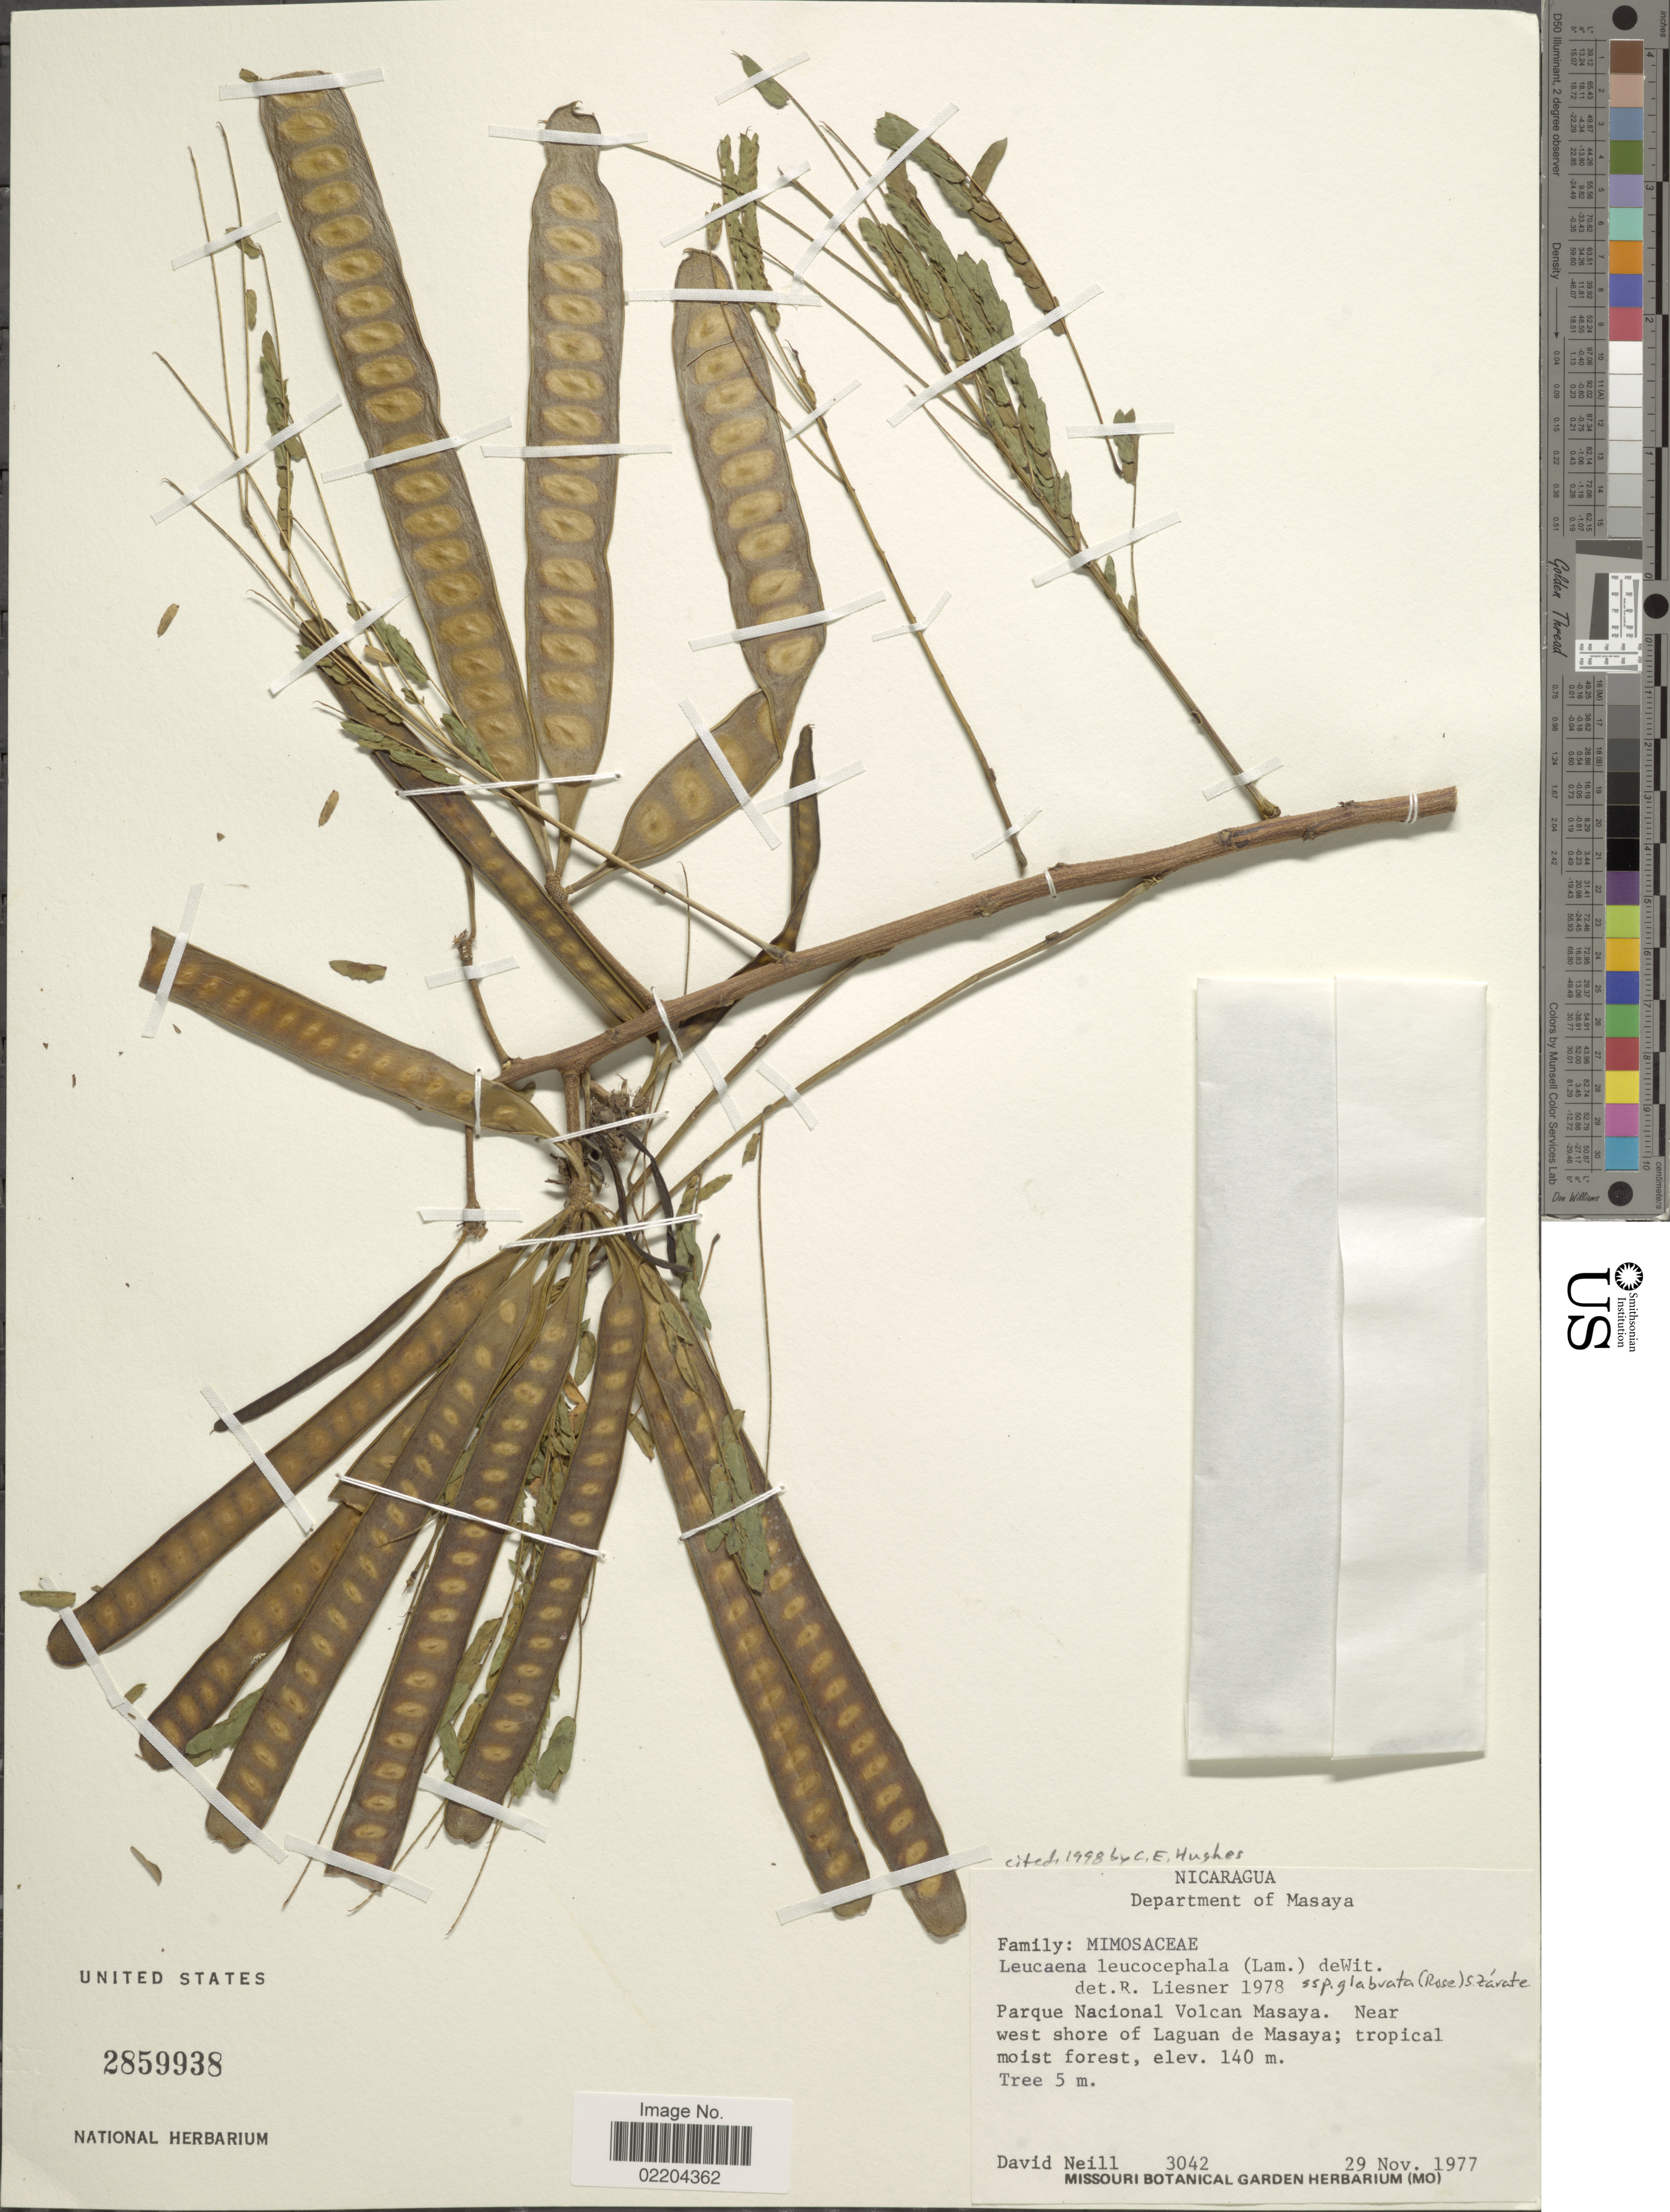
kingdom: Plantae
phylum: Tracheophyta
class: Magnoliopsida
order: Fabales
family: Fabaceae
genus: Leucaena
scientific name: Leucaena leucocephala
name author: (Lam.) de Wit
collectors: D. Neill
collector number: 3042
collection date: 1977-11-29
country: Nicaragua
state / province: Masaya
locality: Department of Masaya. Parque Nacional Volcan Masaya. Near west shore of Laguan de Masaya.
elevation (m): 140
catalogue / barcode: US 2859938